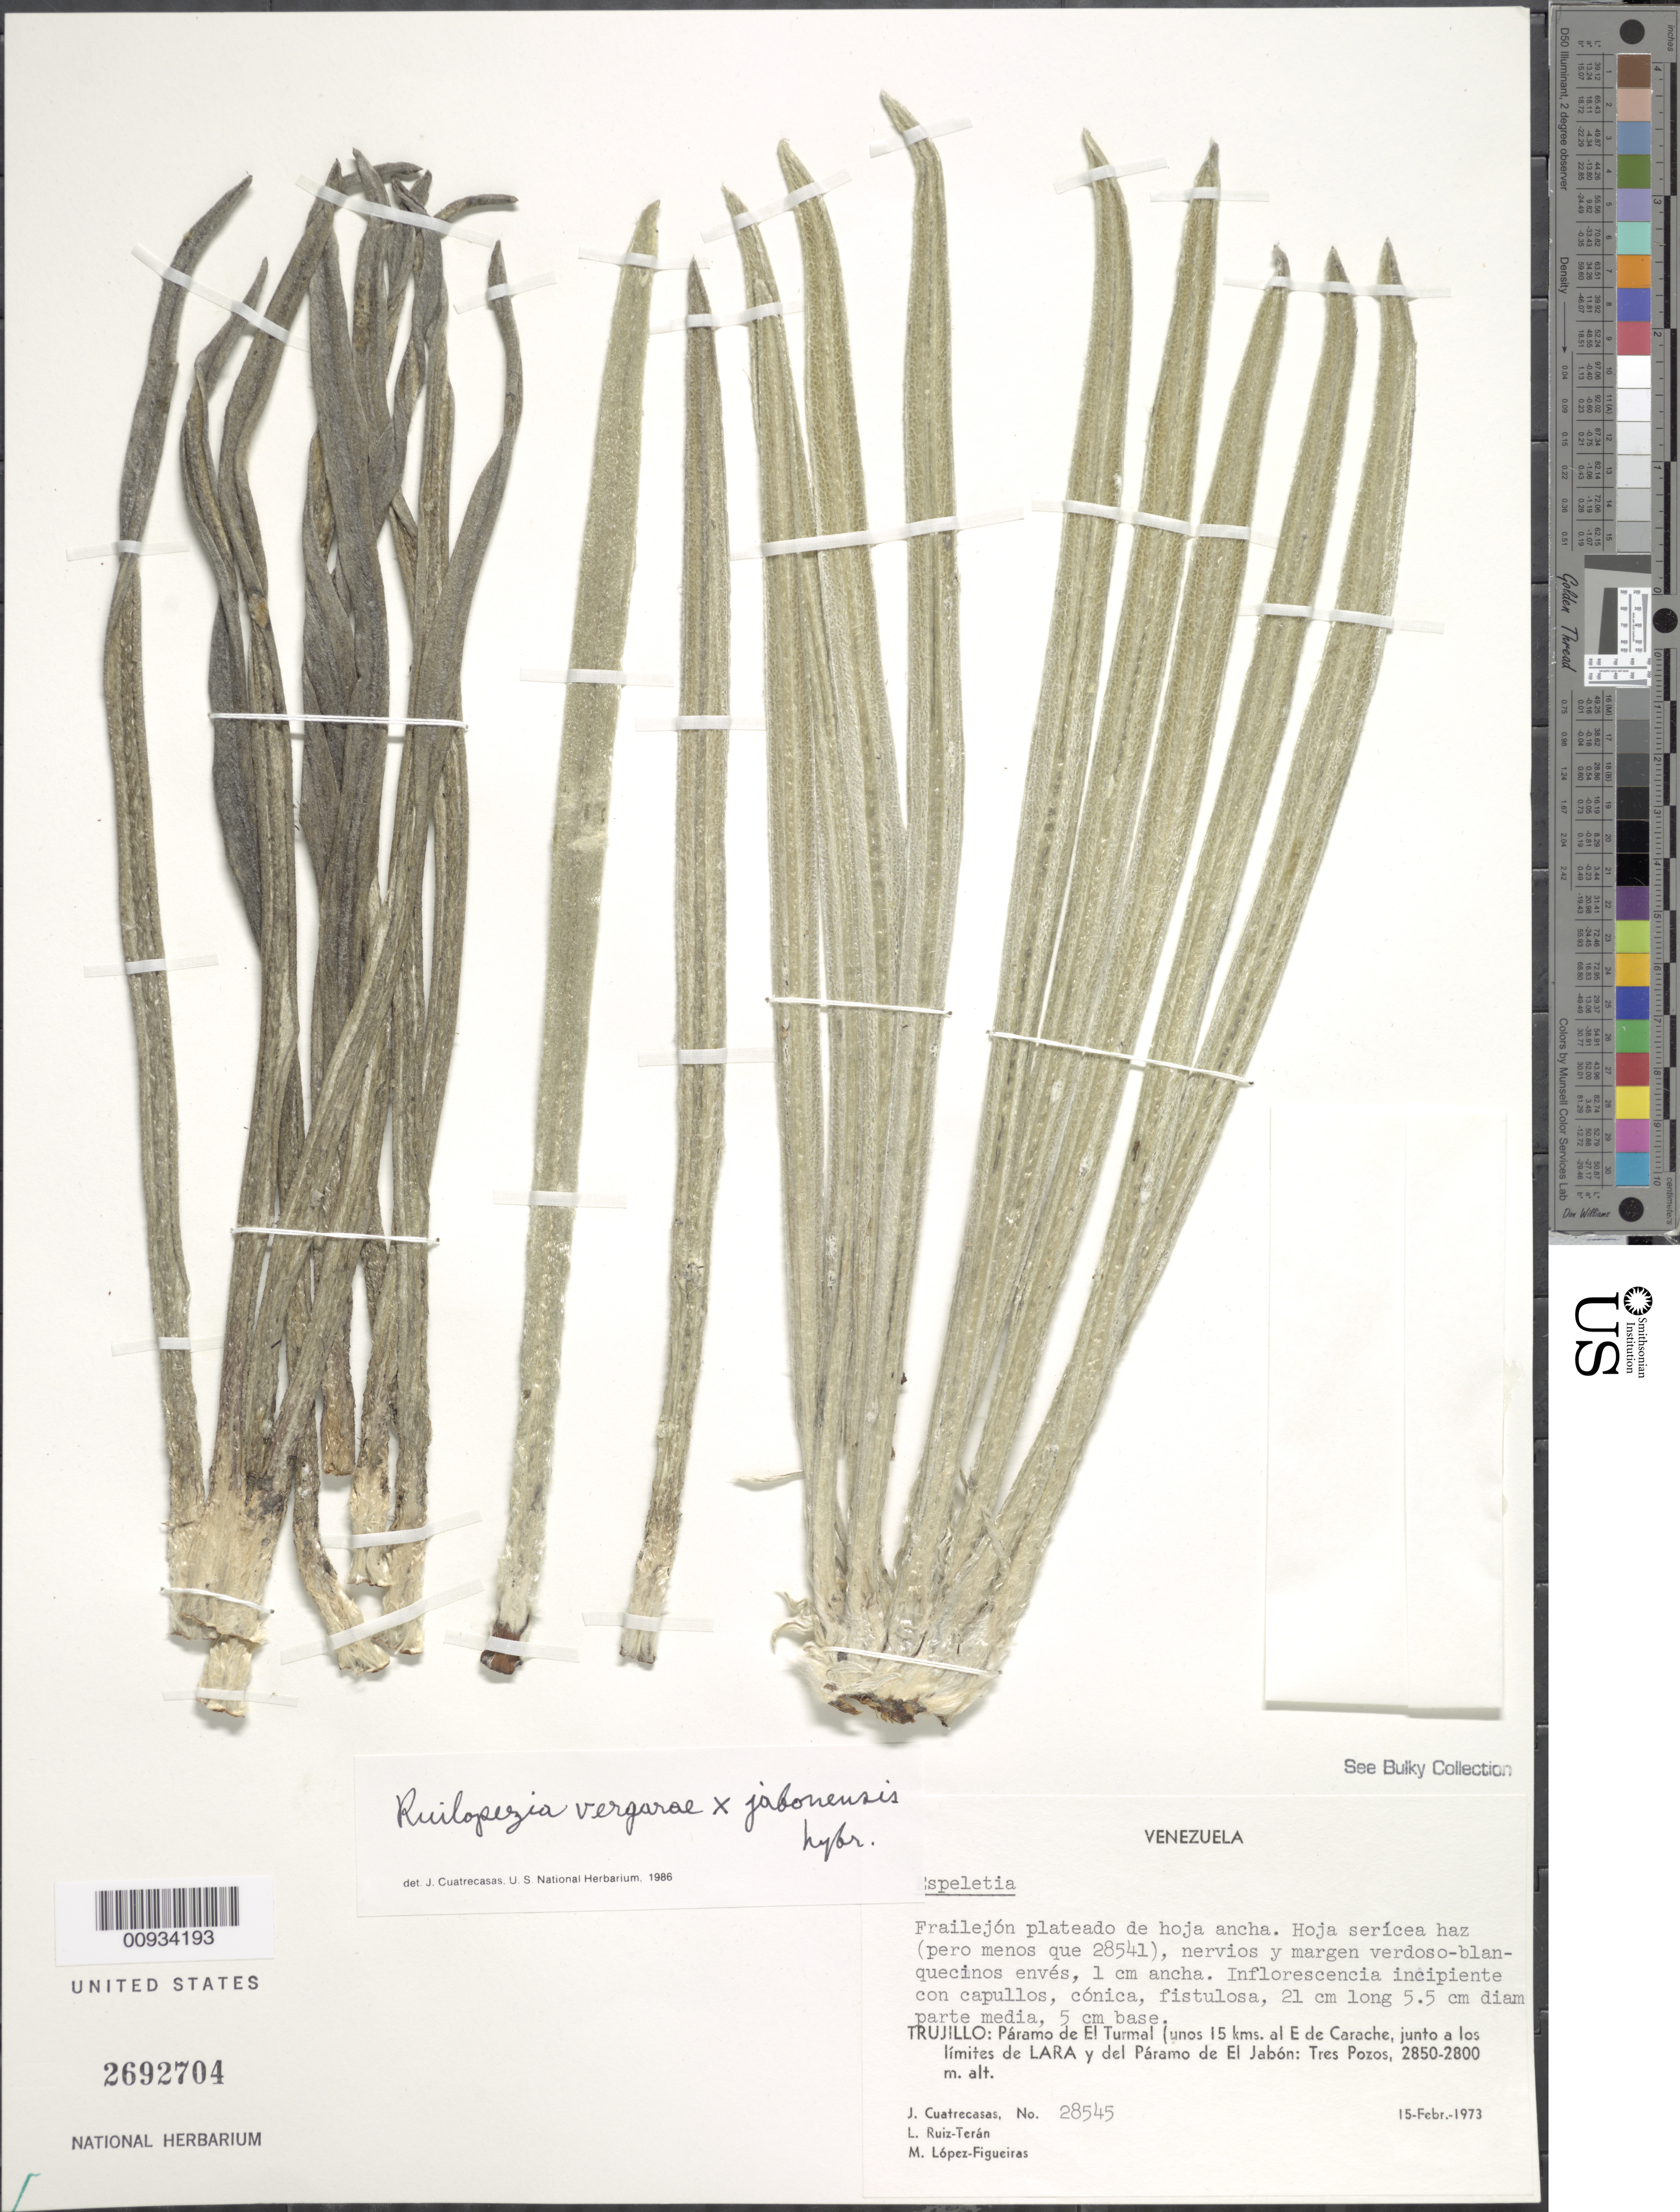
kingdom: Plantae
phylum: Tracheophyta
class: Magnoliopsida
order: Asterales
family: Asteraceae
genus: Ruilopezia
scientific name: Ruilopezia jabonensis x R. vergarae Cuatrec. & López Fig.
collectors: J. Cuatrecasas, L. E. Ruíz-Terán & M. López Figueiras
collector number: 28545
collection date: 1973-02-15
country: Venezuela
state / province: Trujillo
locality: Paramo de El Turmal (unos 15 kms al E de Carache, junto a los limites de Lara y del Paramo de El Jabon, Tres Pozos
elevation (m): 2800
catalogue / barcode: US 2692704